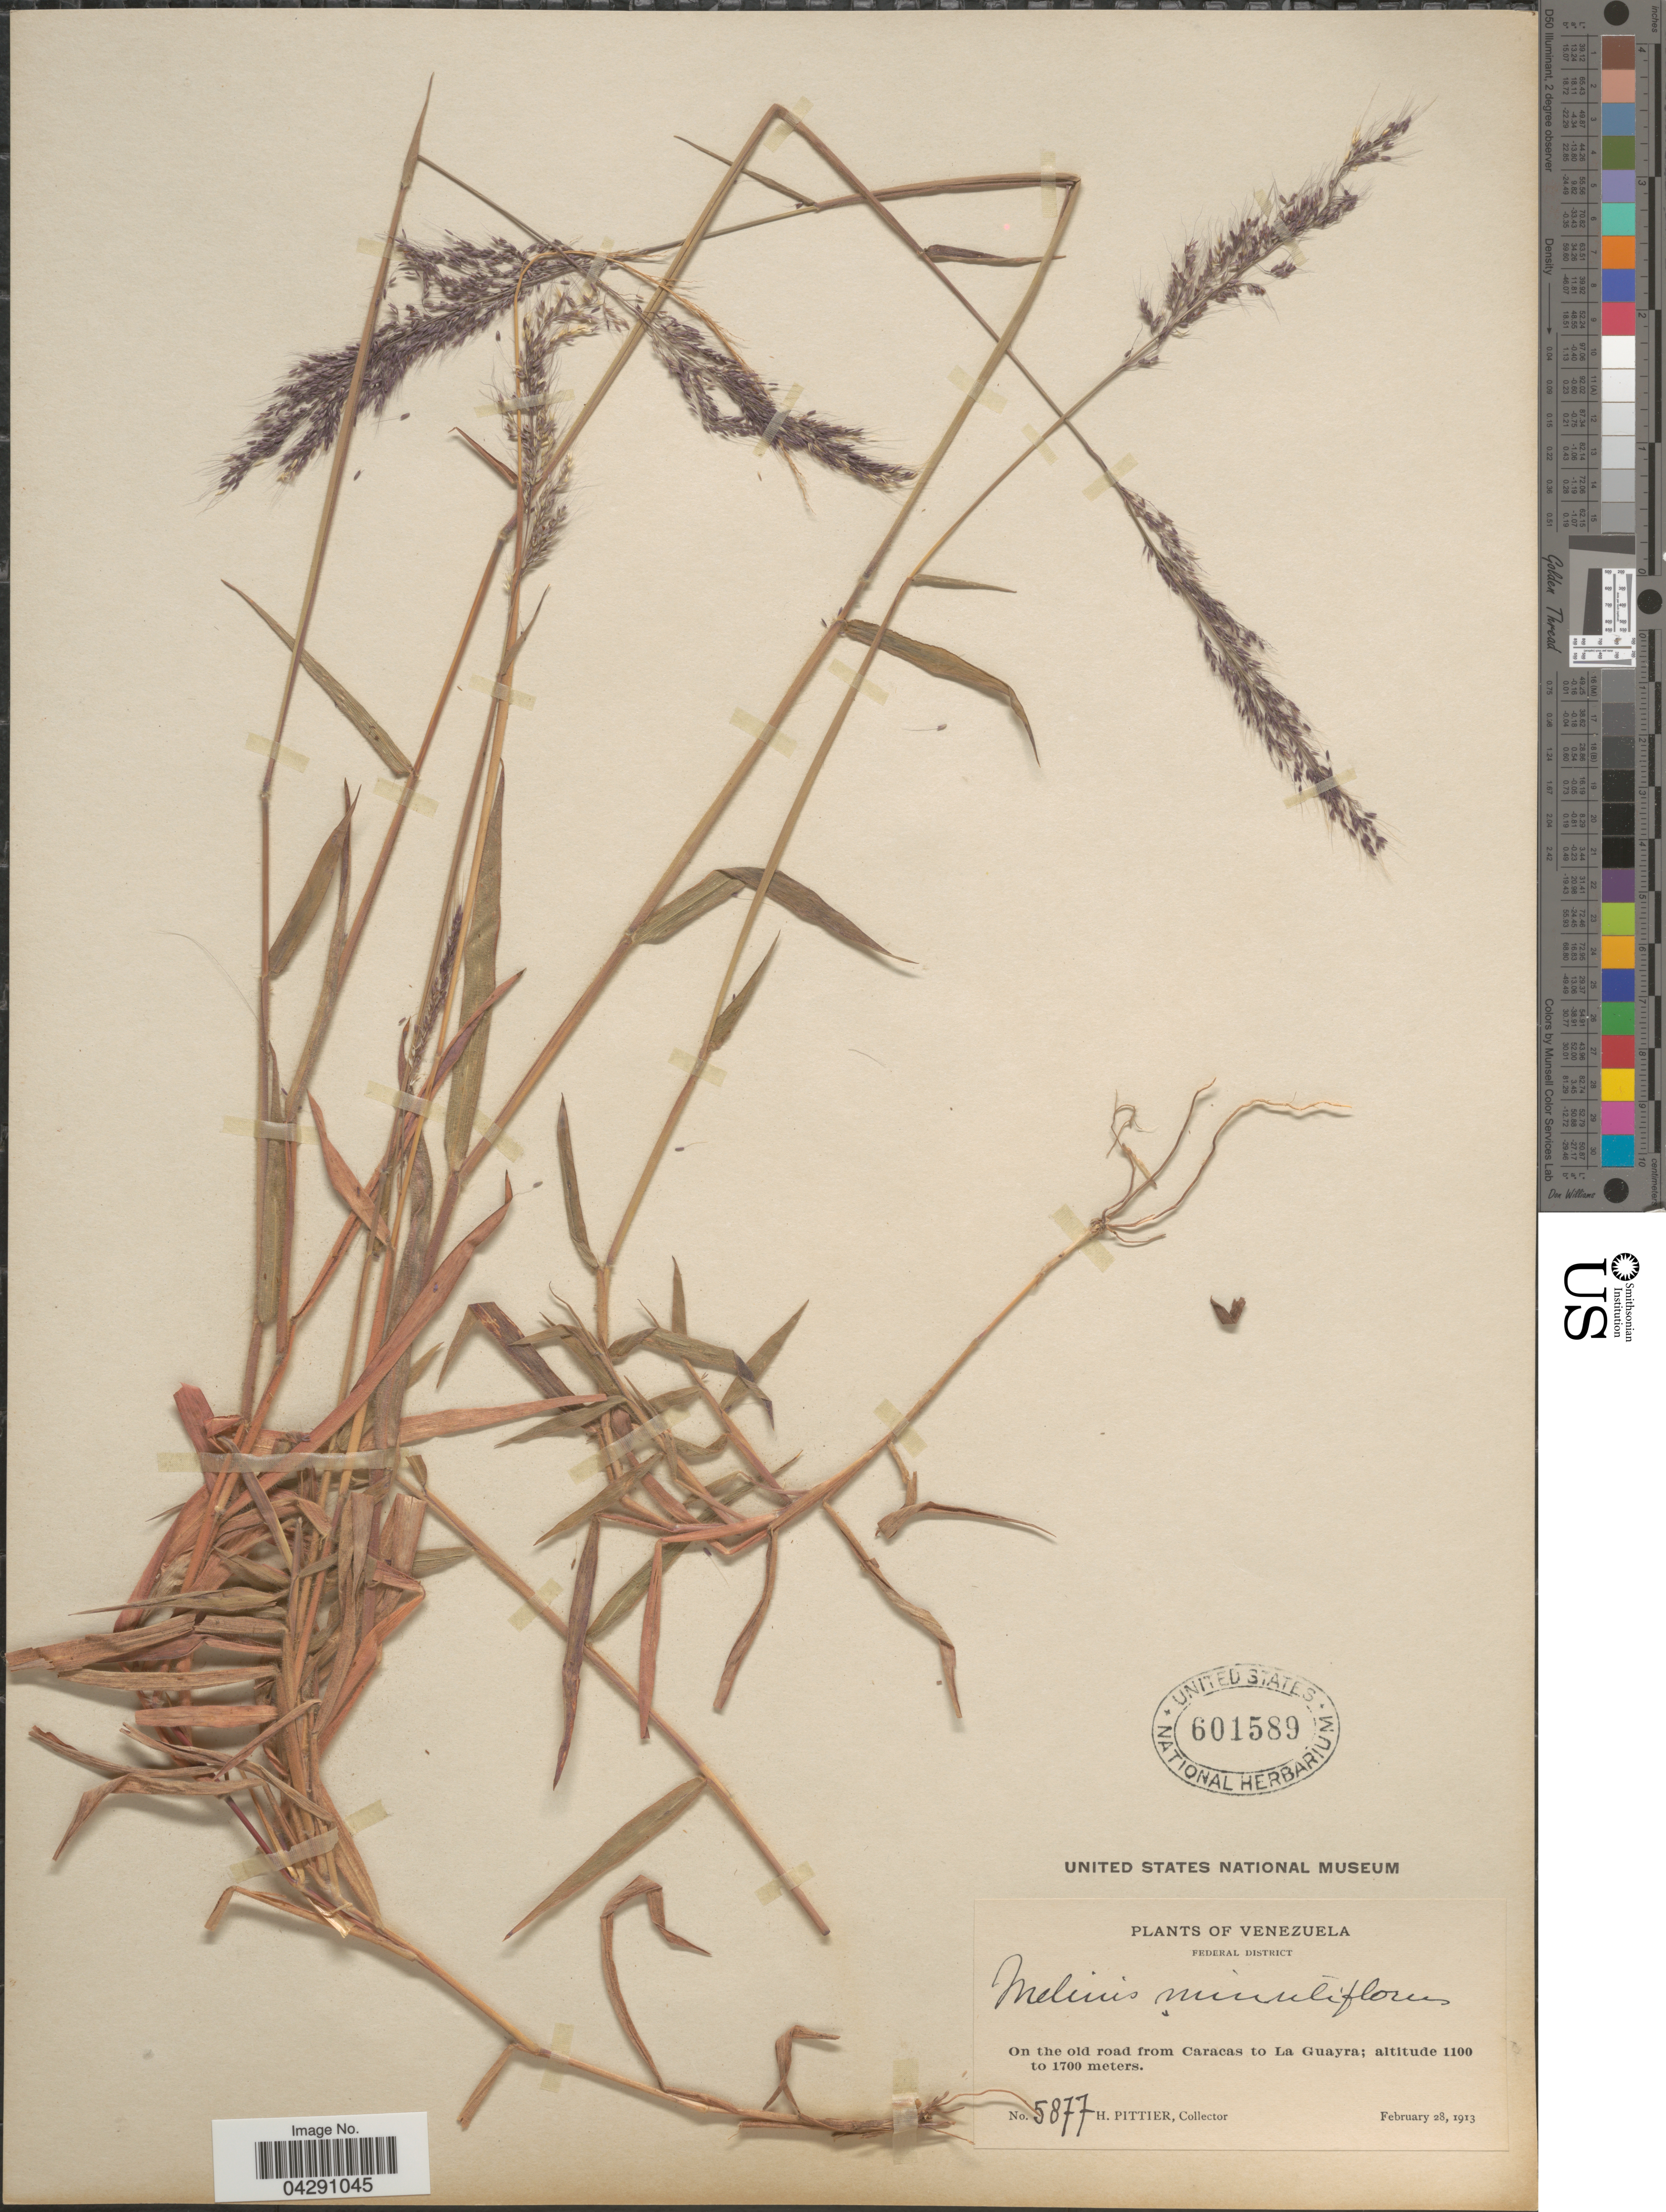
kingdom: Plantae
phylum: Tracheophyta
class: Liliopsida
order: Poales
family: Poaceae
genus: Melinis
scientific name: Melinis minutiflora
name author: P. Beauv.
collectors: H. F. Pittier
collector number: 5877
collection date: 1913-02-28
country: Venezuela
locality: Federal District. On the old road from Caracas to La Guayra.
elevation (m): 1100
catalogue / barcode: US 601589